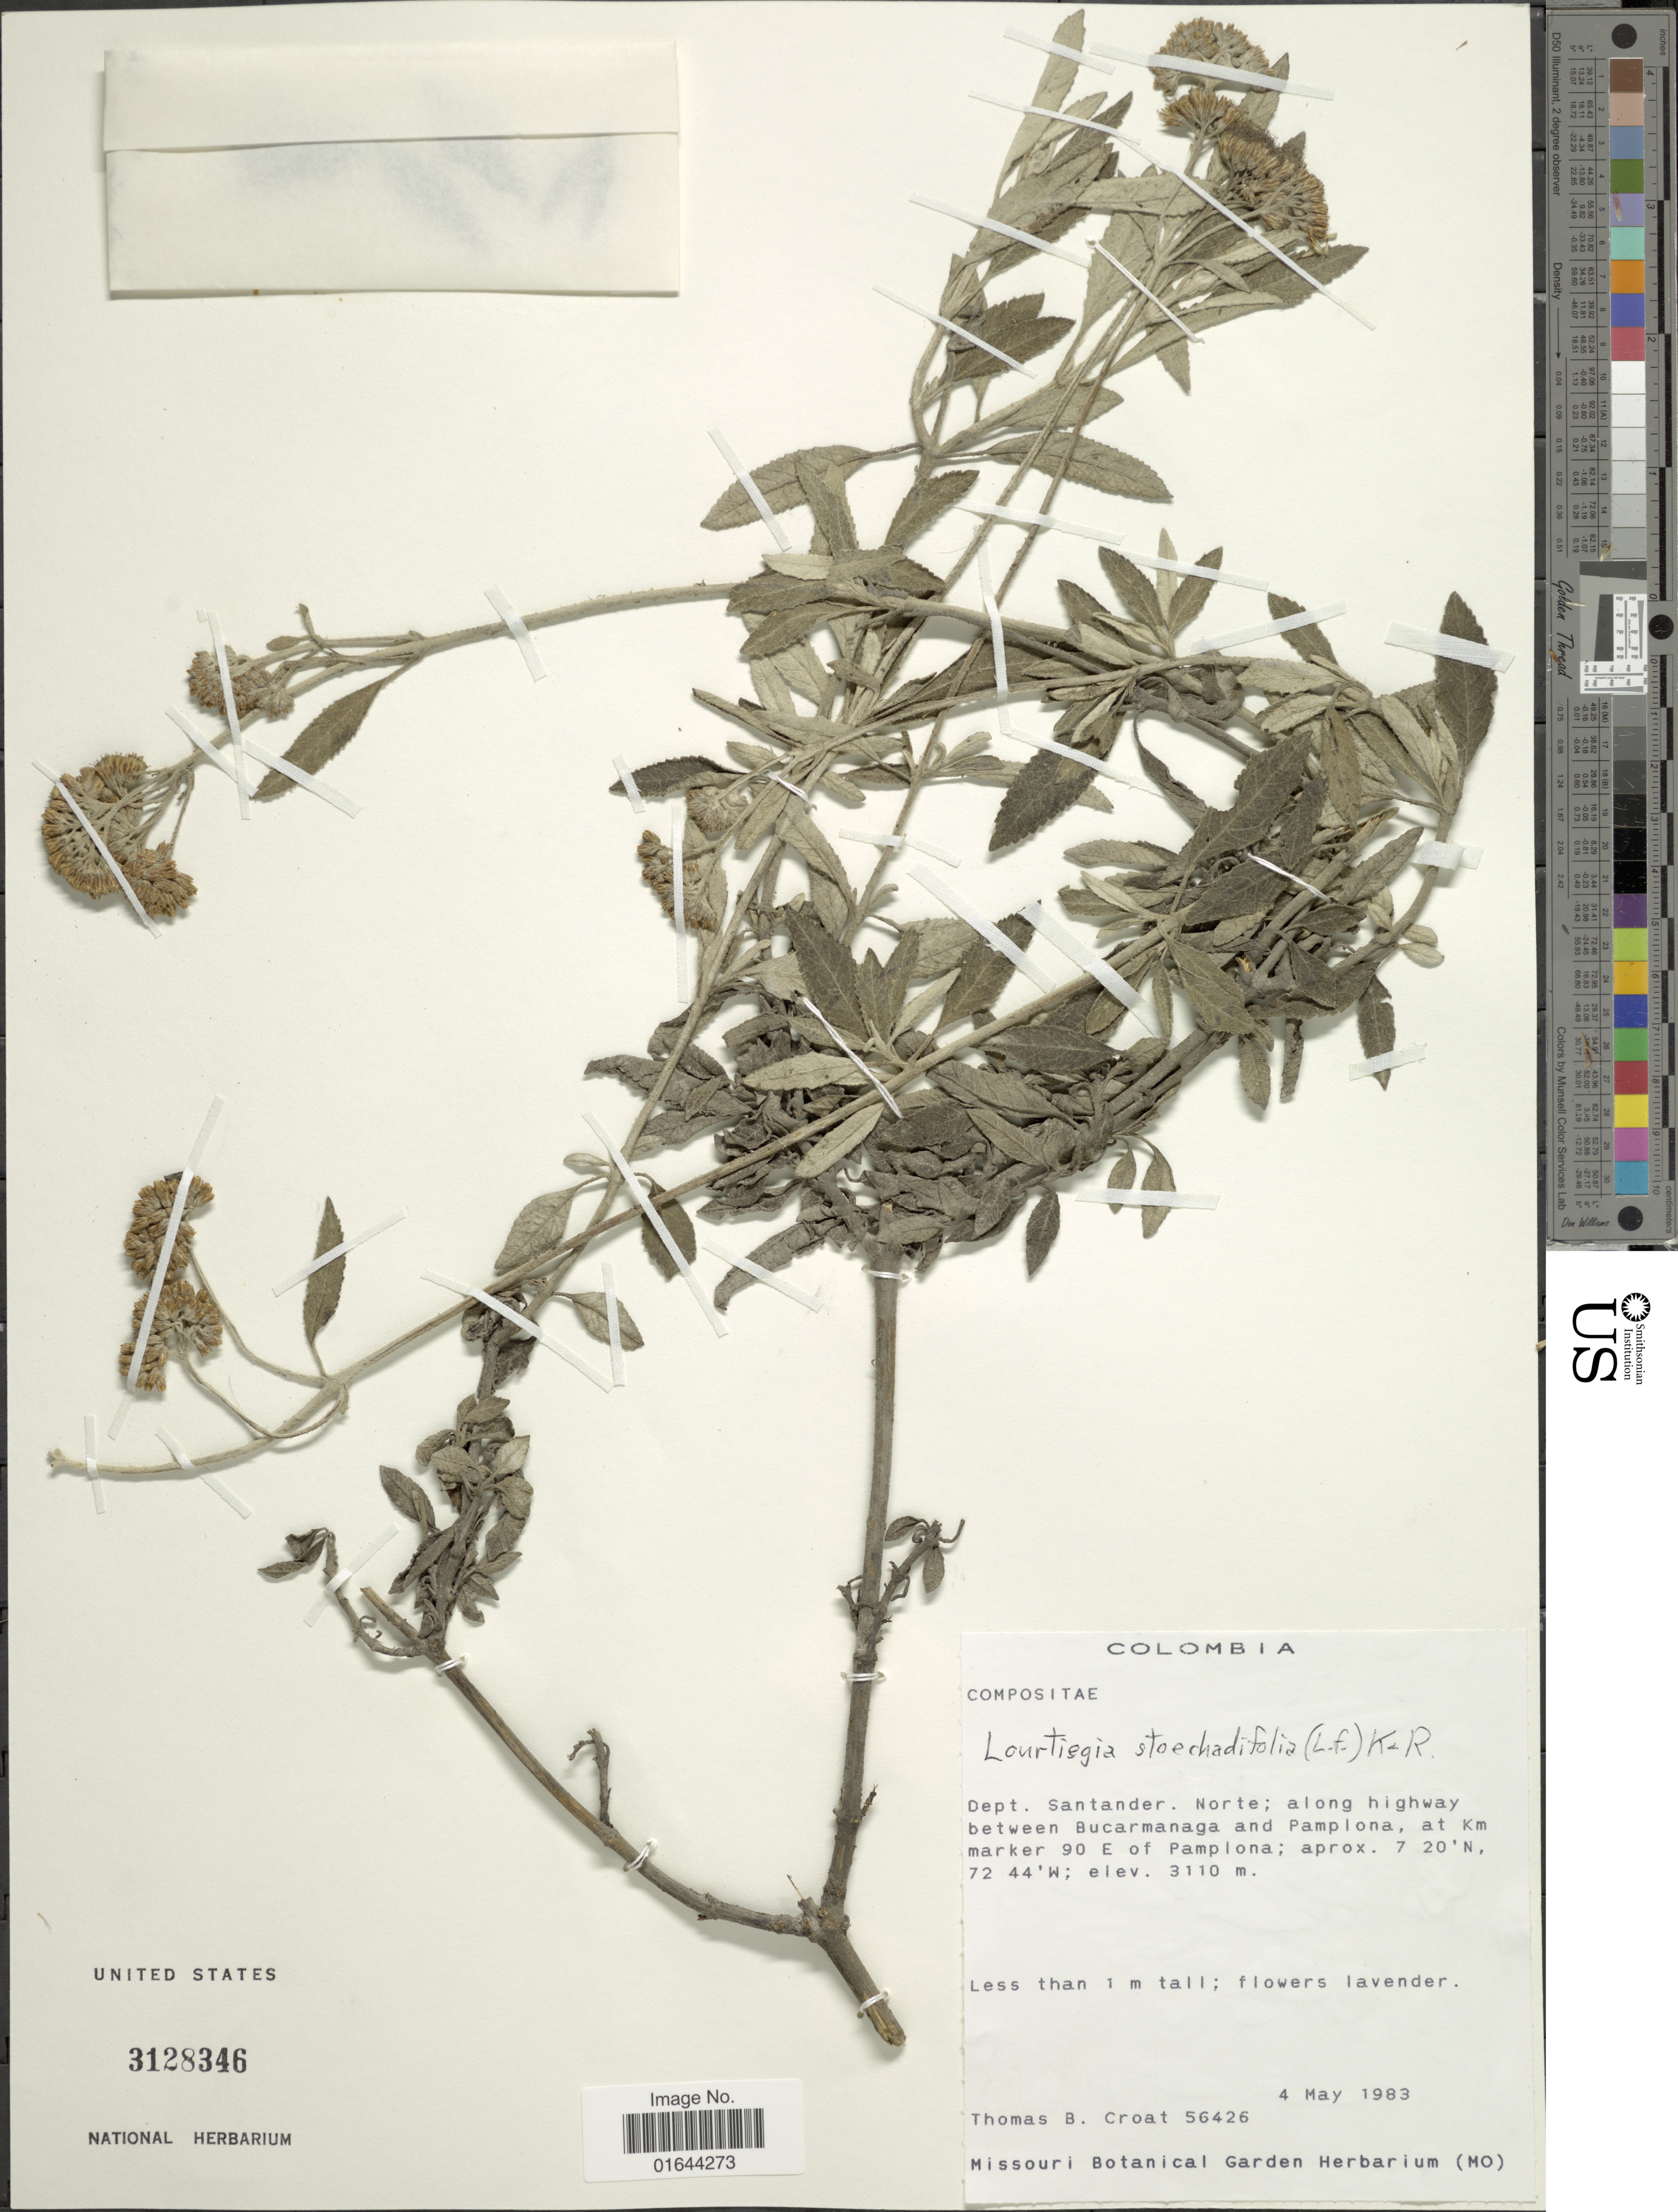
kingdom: Plantae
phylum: Tracheophyta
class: Magnoliopsida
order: Asterales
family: Asteraceae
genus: Lourteigia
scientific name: Lourteigia stoechadifolia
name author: (L. f.) R.M. King & H. Rob.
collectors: T. B. Croat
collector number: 56426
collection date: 1983-05-04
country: Colombia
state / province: Santander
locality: Dept. Santander. Norte; along highway Bucarmanaga and Pamplona, at Km Marker 90 E of Pamplona.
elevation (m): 3110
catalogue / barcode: US 3128346